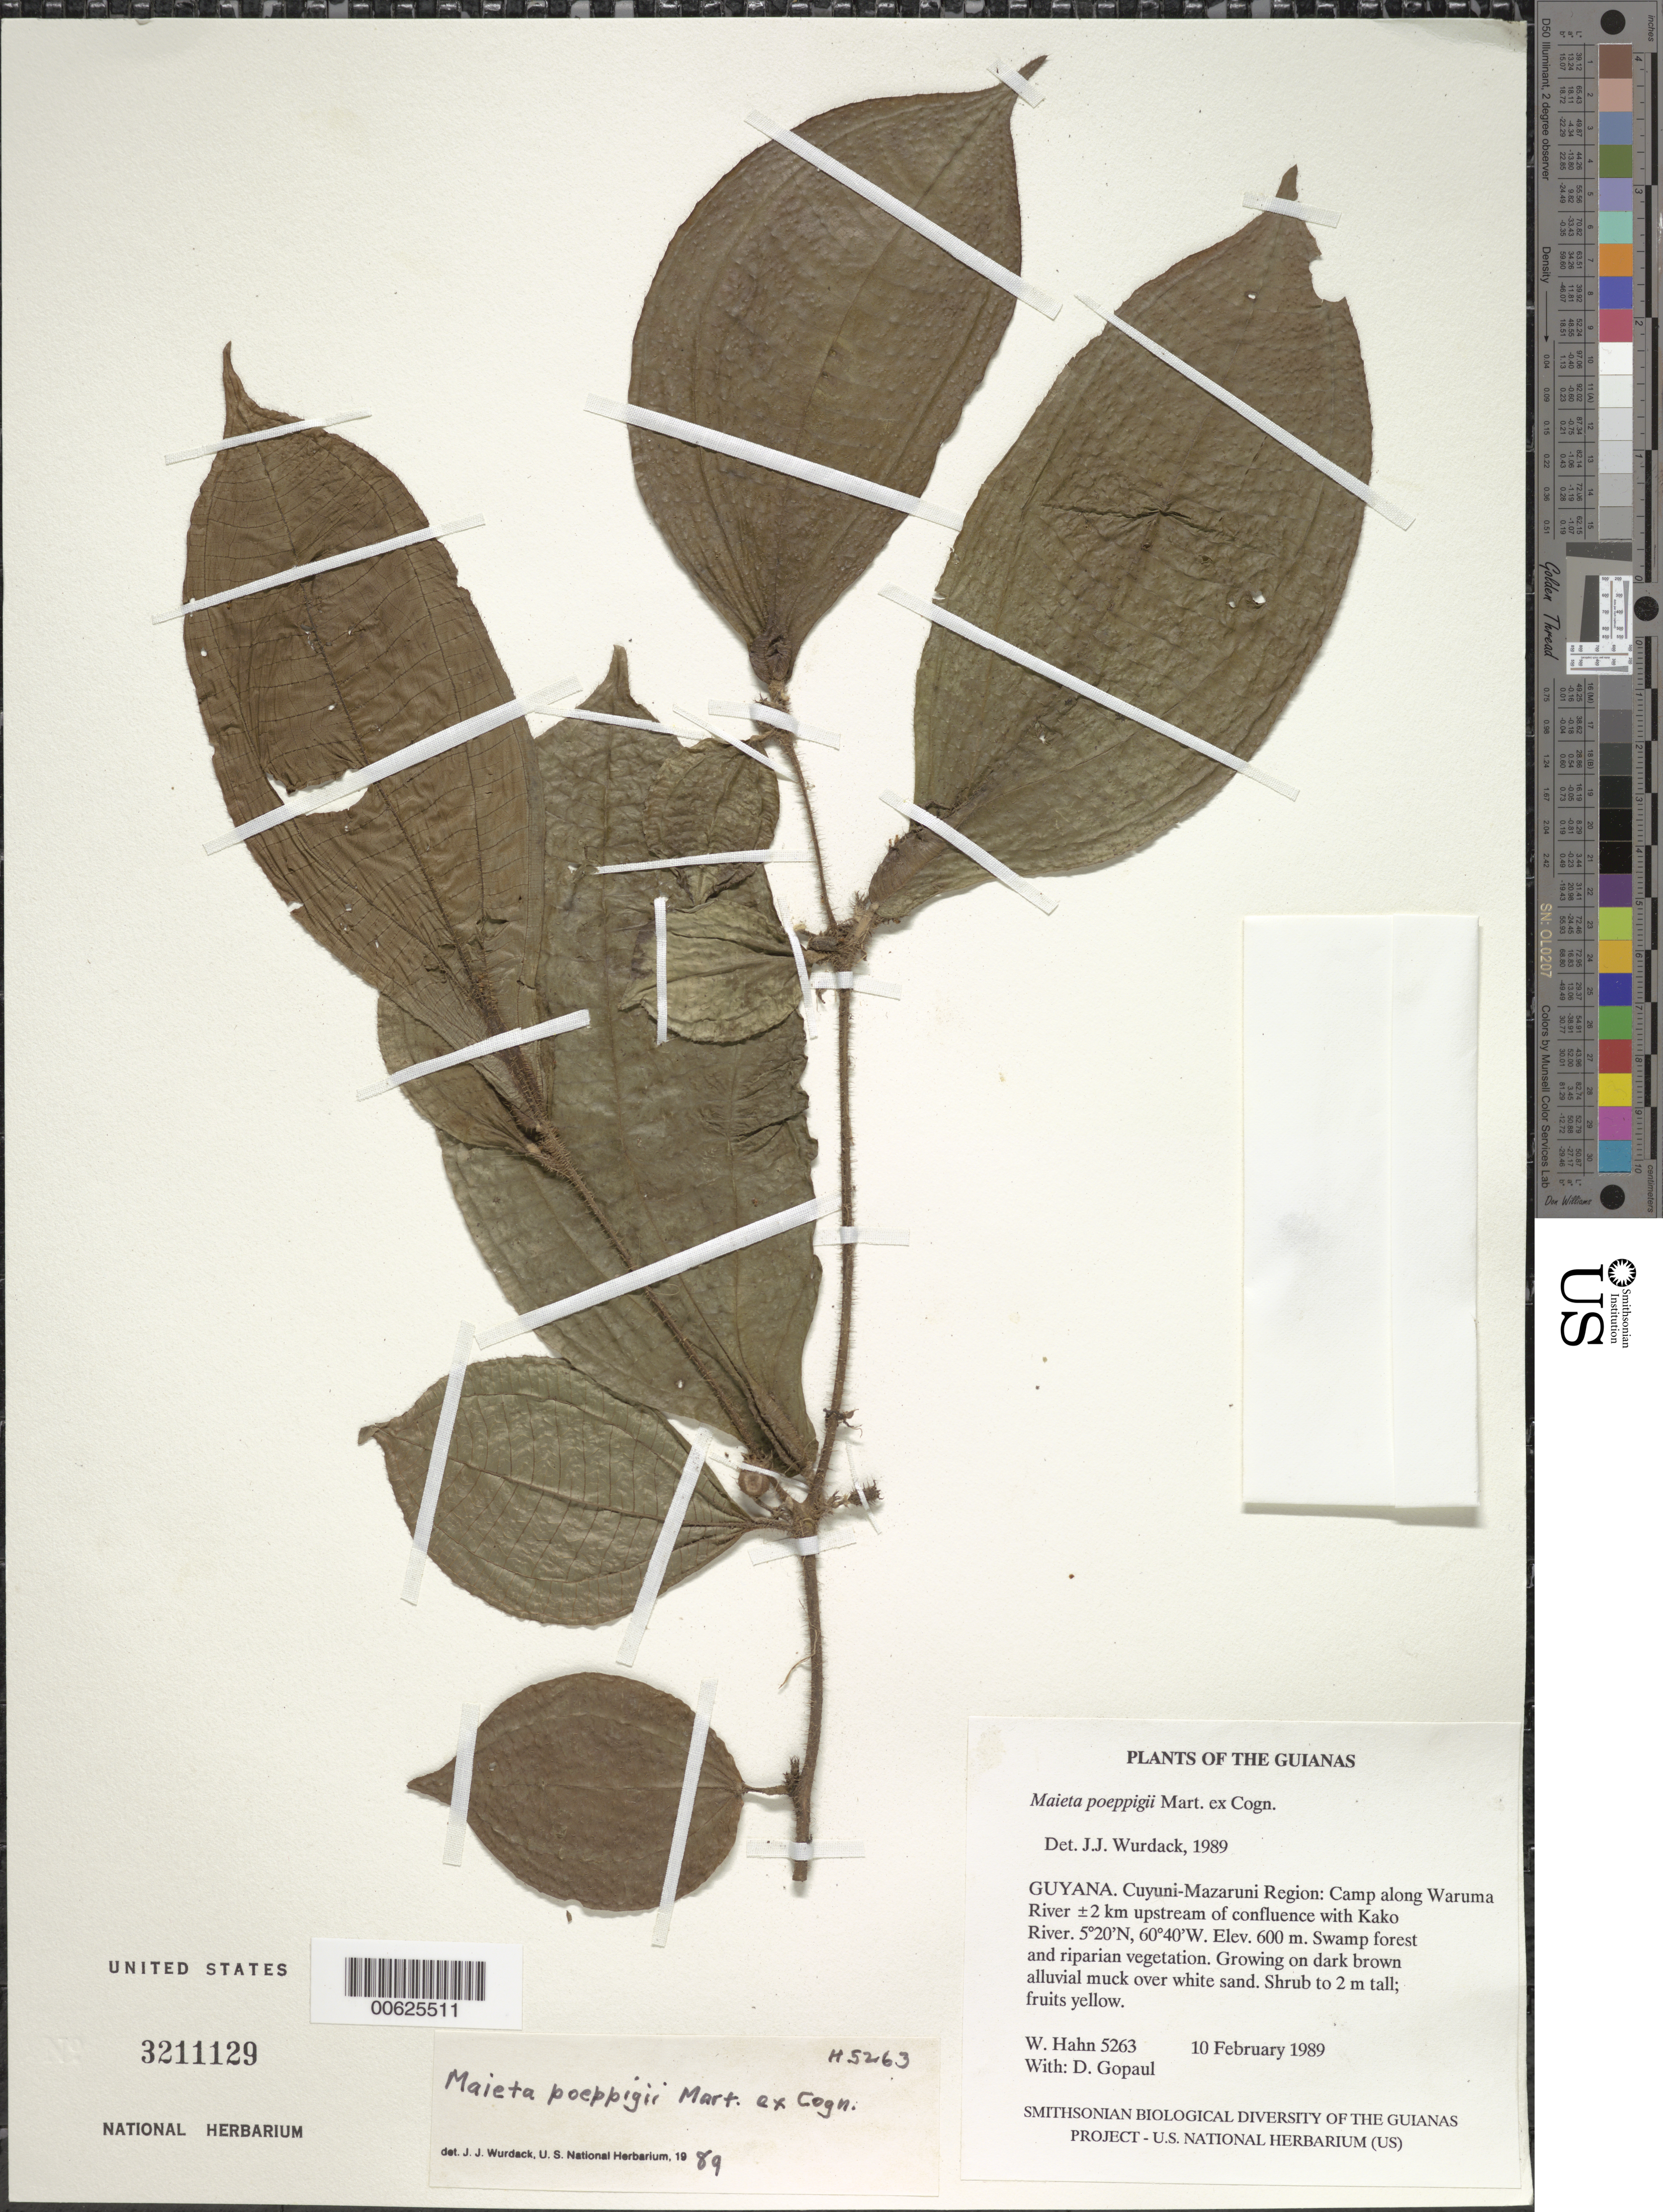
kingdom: Plantae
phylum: Tracheophyta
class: Magnoliopsida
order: Myrtales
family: Melastomataceae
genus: Maieta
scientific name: Maieta poeppigii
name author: Mart. ex Cogn.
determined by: Wurdack, John J., (US), US (UNITED STATES)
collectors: W. Hahn & D. Gopaul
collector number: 5263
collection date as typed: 10 February 1989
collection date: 1989-02-10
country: Guyana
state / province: Cuyuni-Mazaruni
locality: Camp along Waruma River ±2 km upstream of confluence with Kako River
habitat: Swamp forest and Riparian vegetation Growing on dark brown alluvial muck over white sand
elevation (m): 600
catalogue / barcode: US 3211129